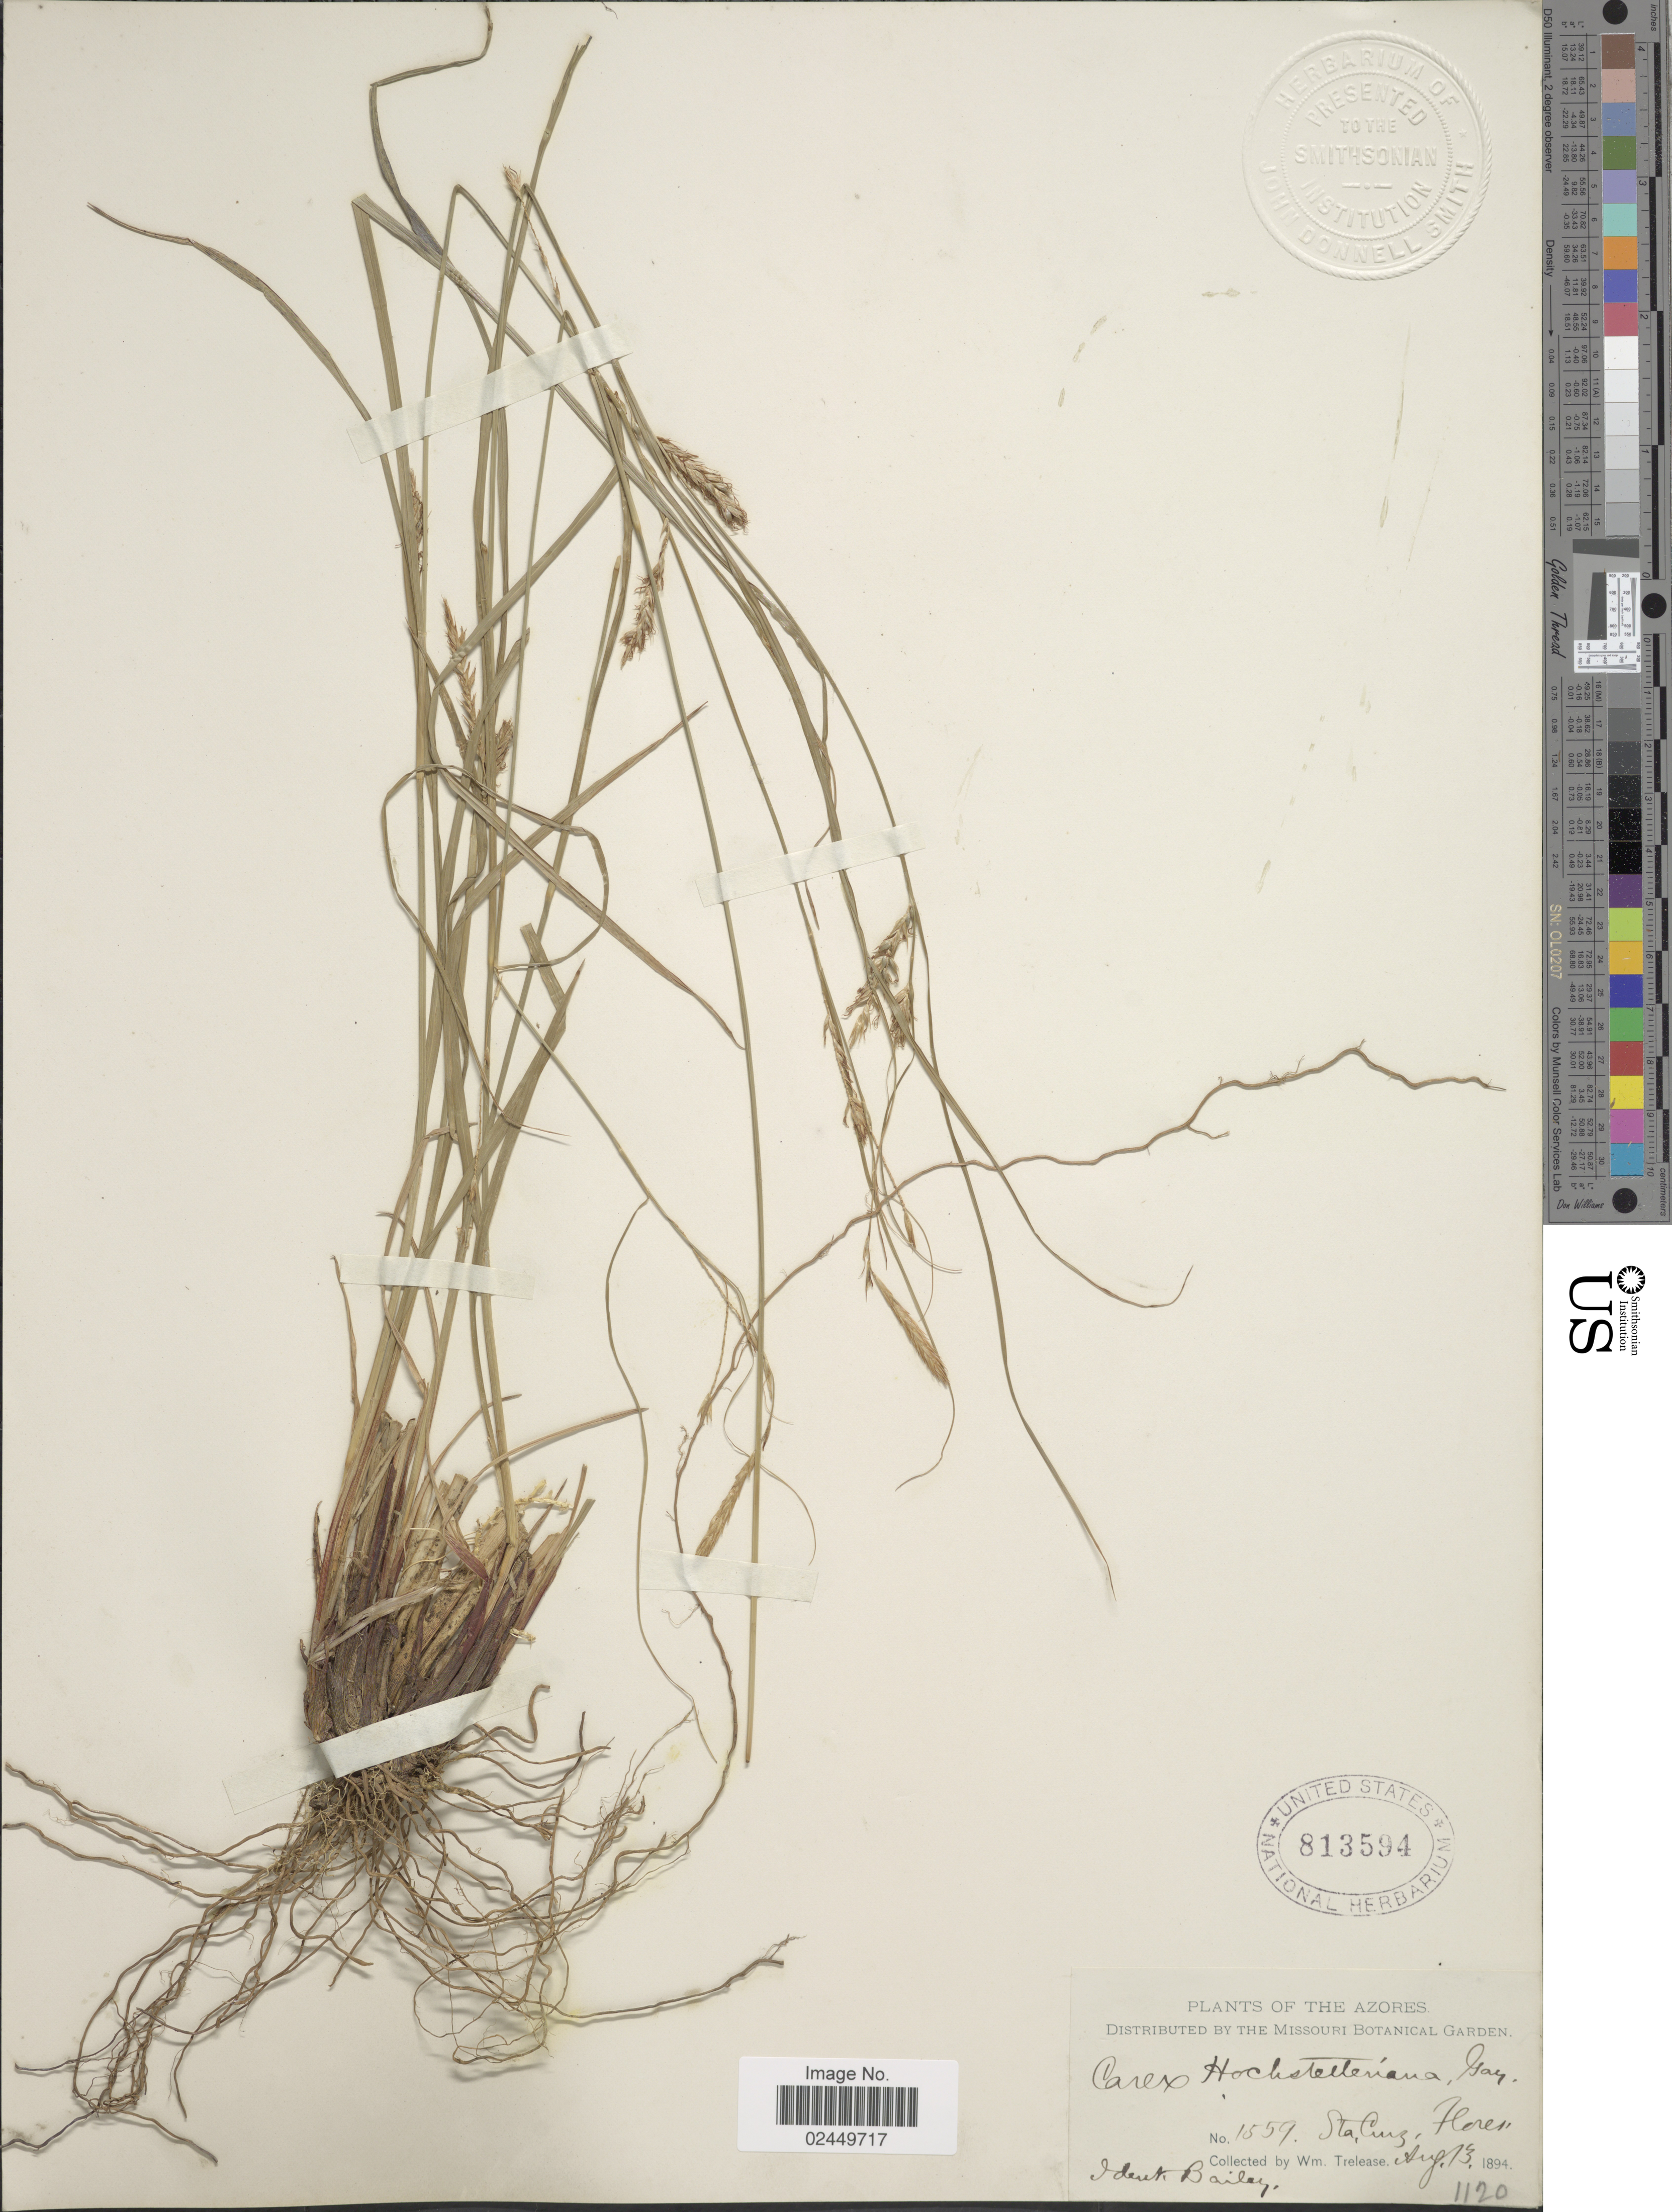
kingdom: Plantae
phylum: Tracheophyta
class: Liliopsida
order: Poales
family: Cyperaceae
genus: Carex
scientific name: Carex hochstetteriana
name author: J. Gay ex Seub.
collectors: W. Trelease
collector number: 1559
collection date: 1894-08-13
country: Portugal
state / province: Azores (Aut. Reg.)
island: Flores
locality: Sta. Cruz, Flores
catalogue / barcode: US 813594